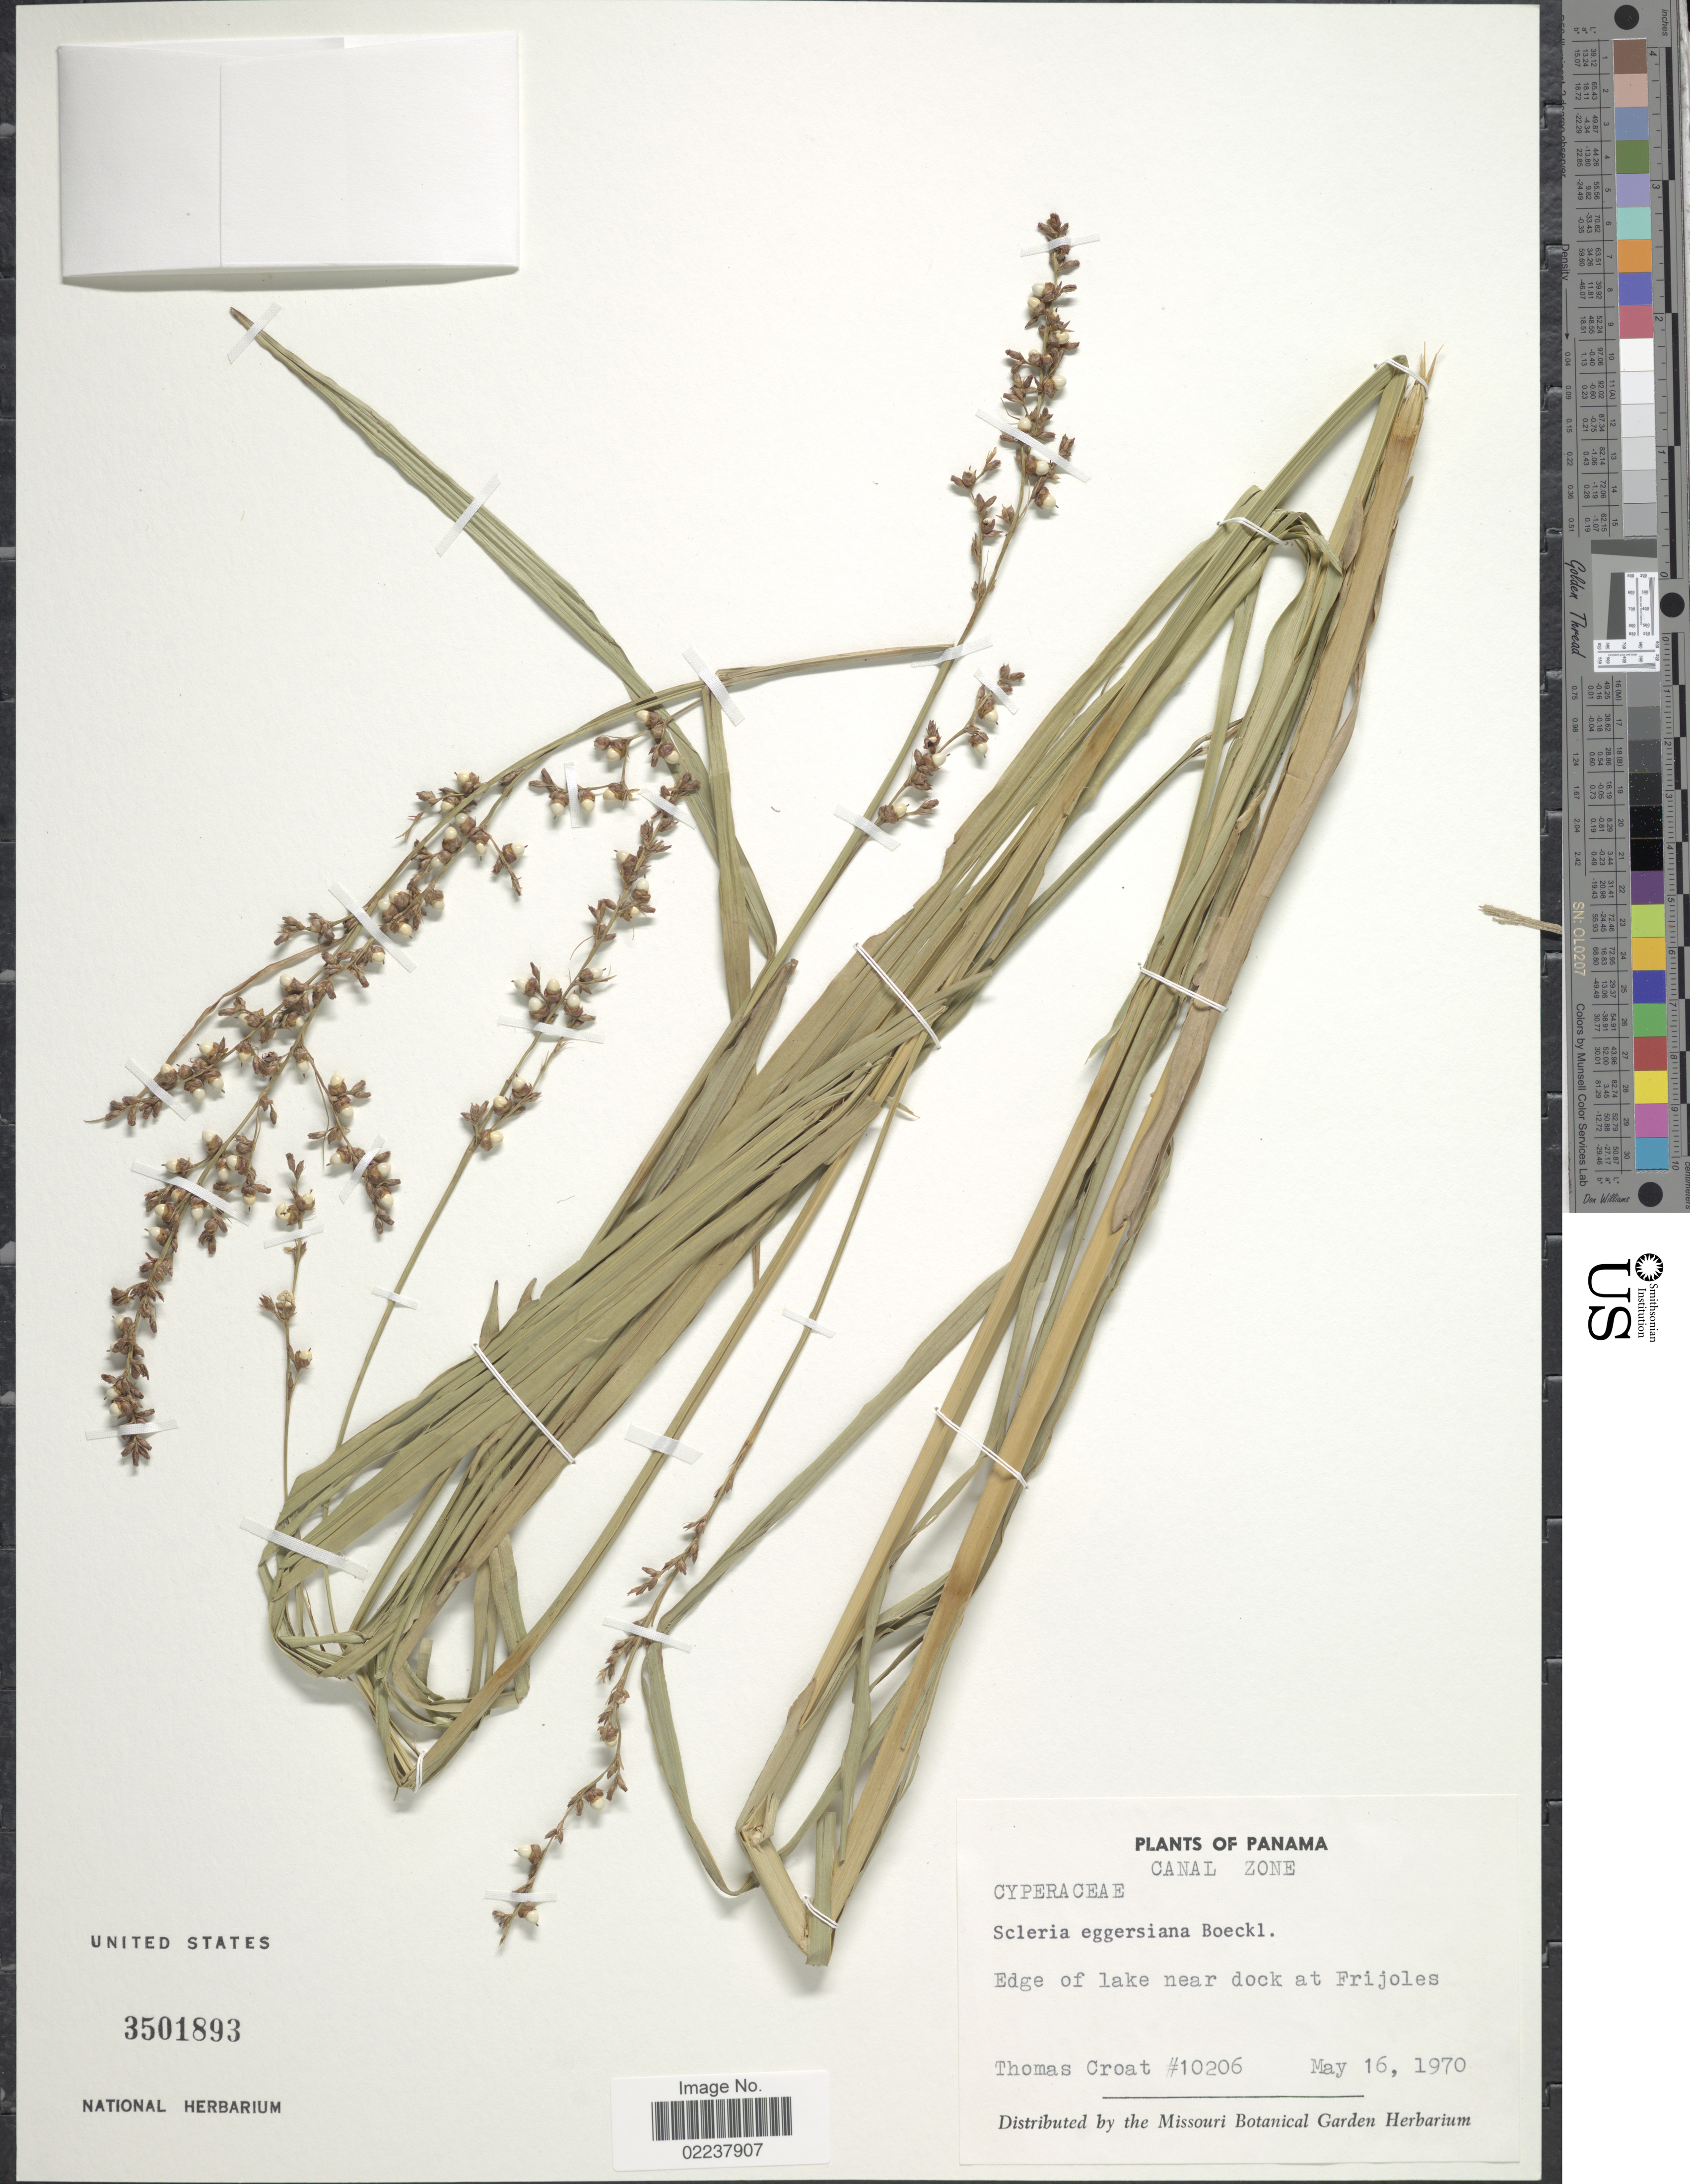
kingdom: Plantae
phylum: Tracheophyta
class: Liliopsida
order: Poales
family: Cyperaceae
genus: Scleria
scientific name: Scleria eggersiana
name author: Boeckeler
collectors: T. B. Croat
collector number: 10206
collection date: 1970-05-16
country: Panama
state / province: Colón / Panamá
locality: Canal Zone, Edge of Lake near dock at Frijoles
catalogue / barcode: US 3501893